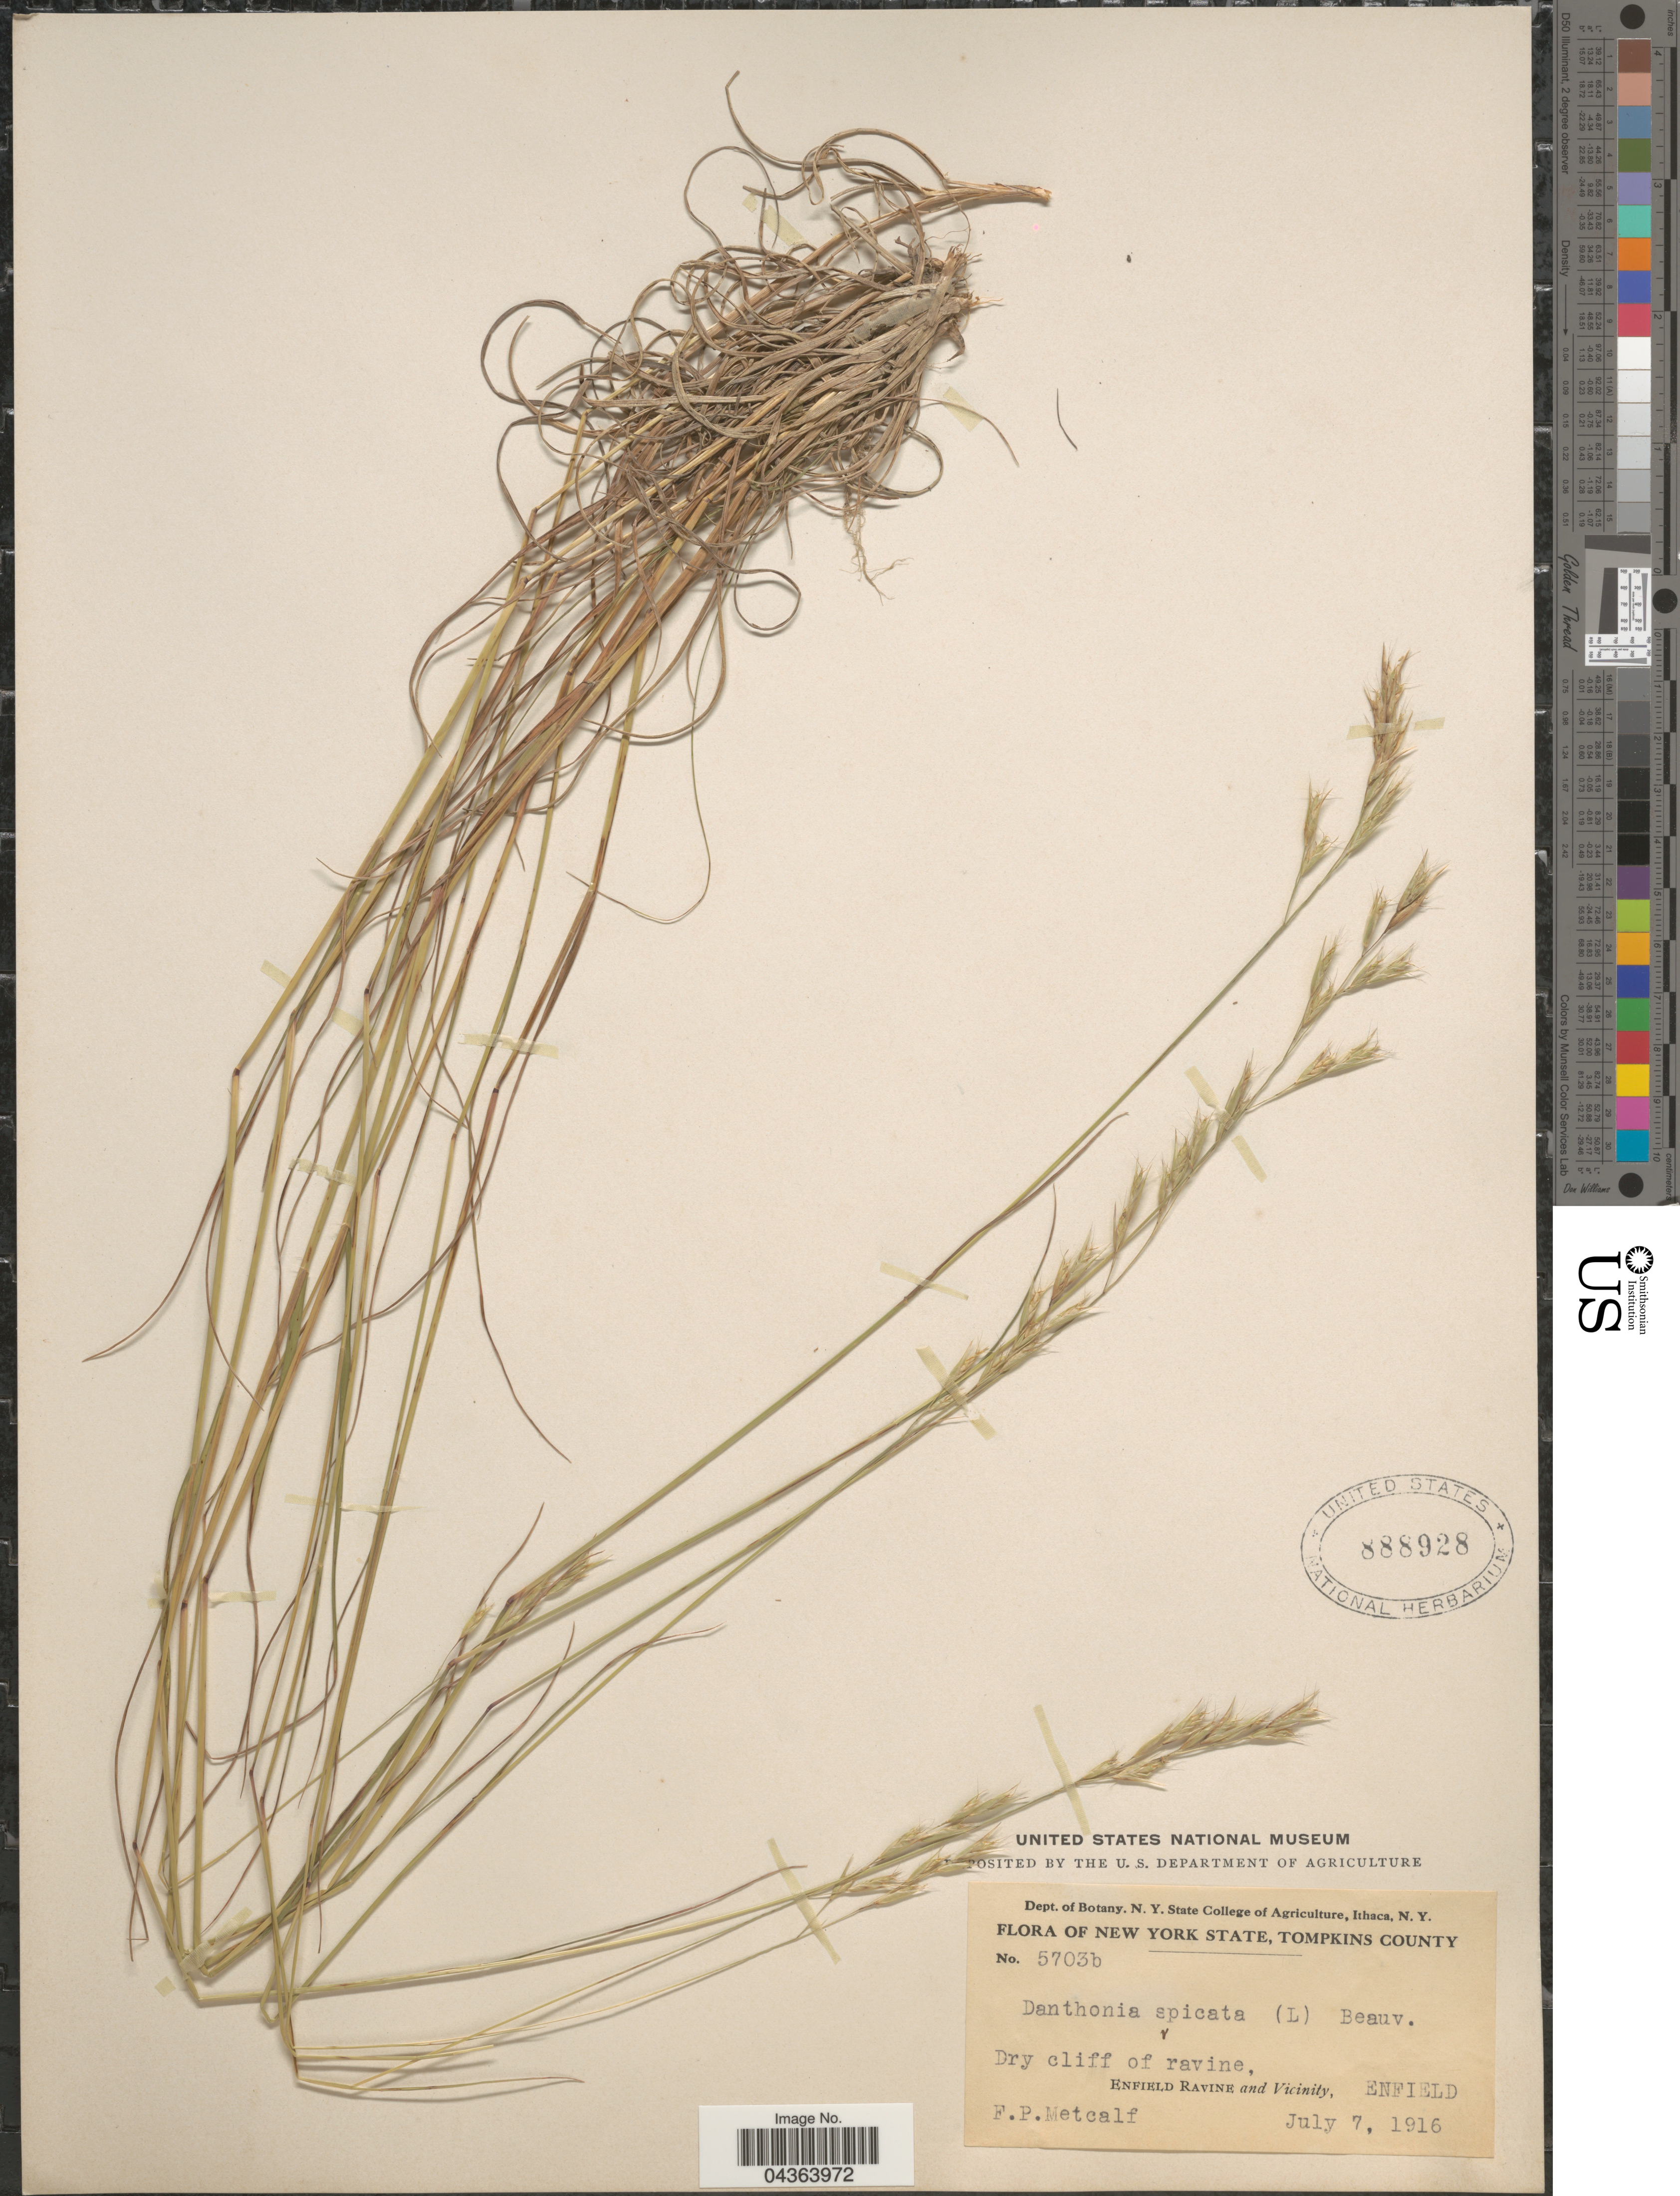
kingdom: Plantae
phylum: Tracheophyta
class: Liliopsida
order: Poales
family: Poaceae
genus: Danthonia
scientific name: Danthonia spicata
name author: (L.) P. Beauv. ex Roem. & Schult.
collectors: F. Metcalf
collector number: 5703b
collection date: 1916-07-07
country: United States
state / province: New York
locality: Tompkins County. Dry cliff of ravine, Enfield Ravine and Vicinity, Enfield.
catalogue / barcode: US 888928